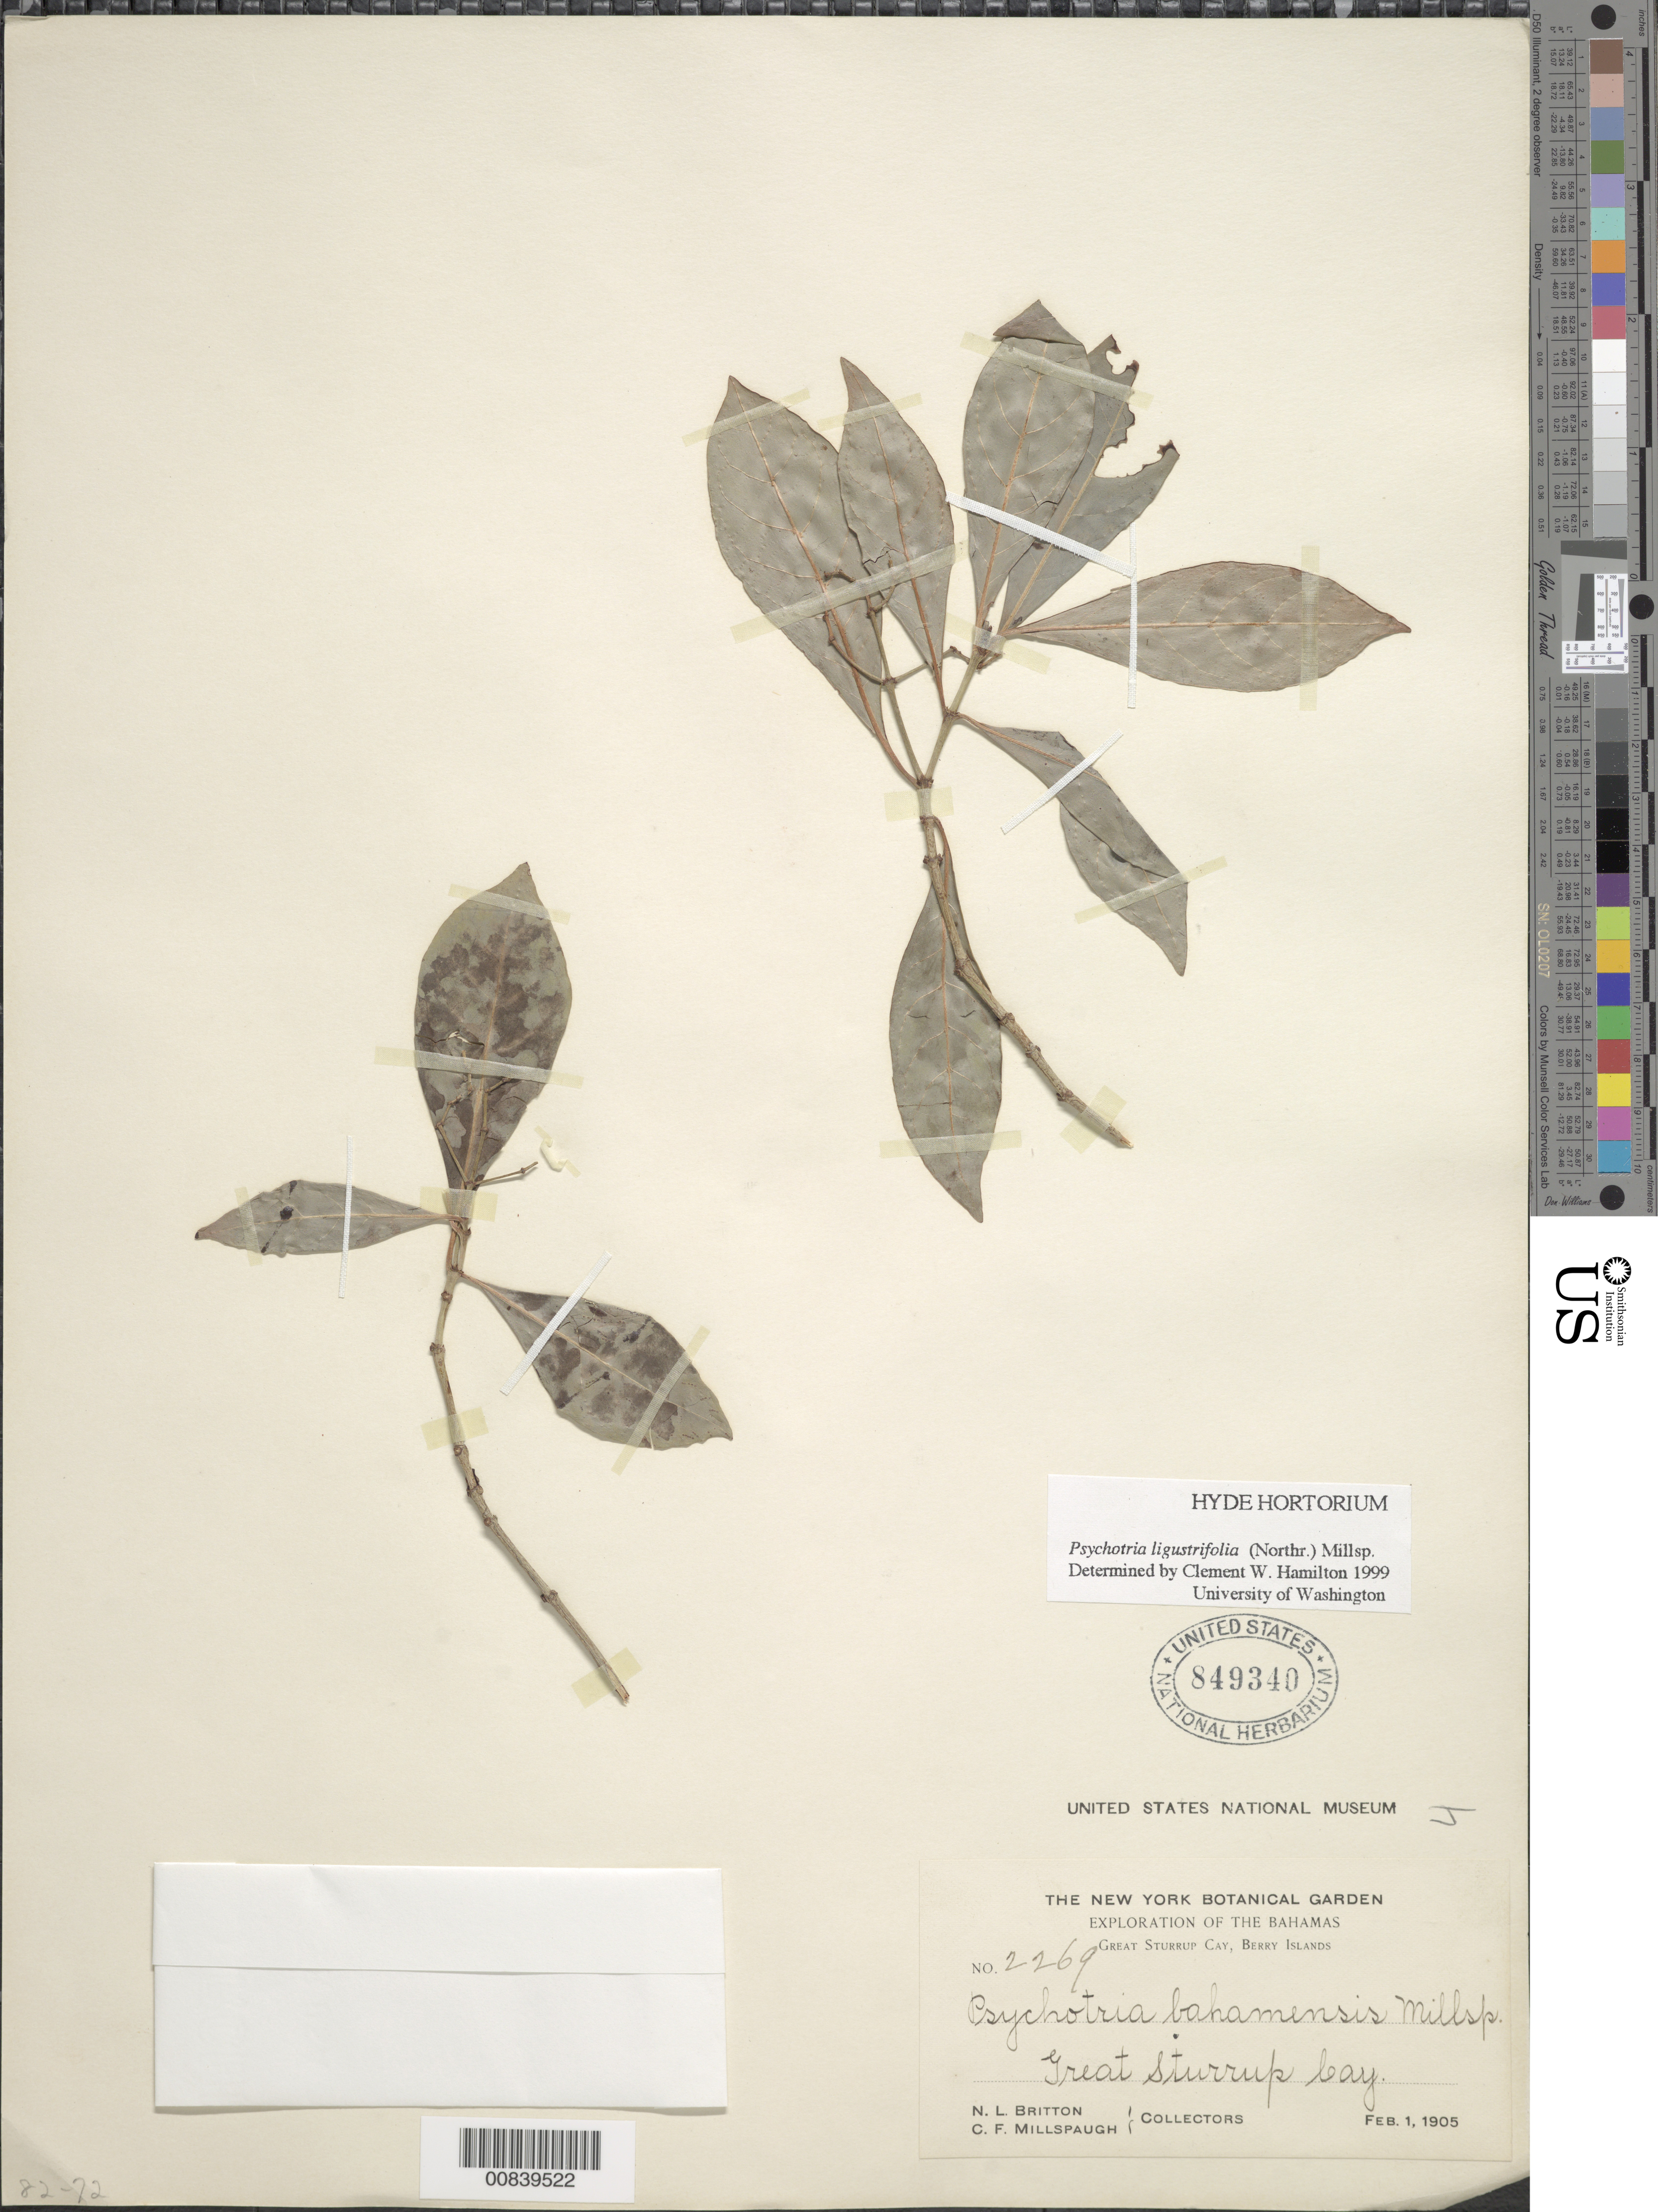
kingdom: Plantae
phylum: Tracheophyta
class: Magnoliopsida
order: Gentianales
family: Rubiaceae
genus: Psychotria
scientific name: Psychotria ligustrifolia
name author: (Northr.) Millsp.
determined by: Hamilton, C. W.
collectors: N. Britton & C. F. Millspaugh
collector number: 2269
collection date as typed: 01 Feb 1905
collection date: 1905-02-01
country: Bahamas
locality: Great Sturrup Cay, Berry Islands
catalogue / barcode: US 849340